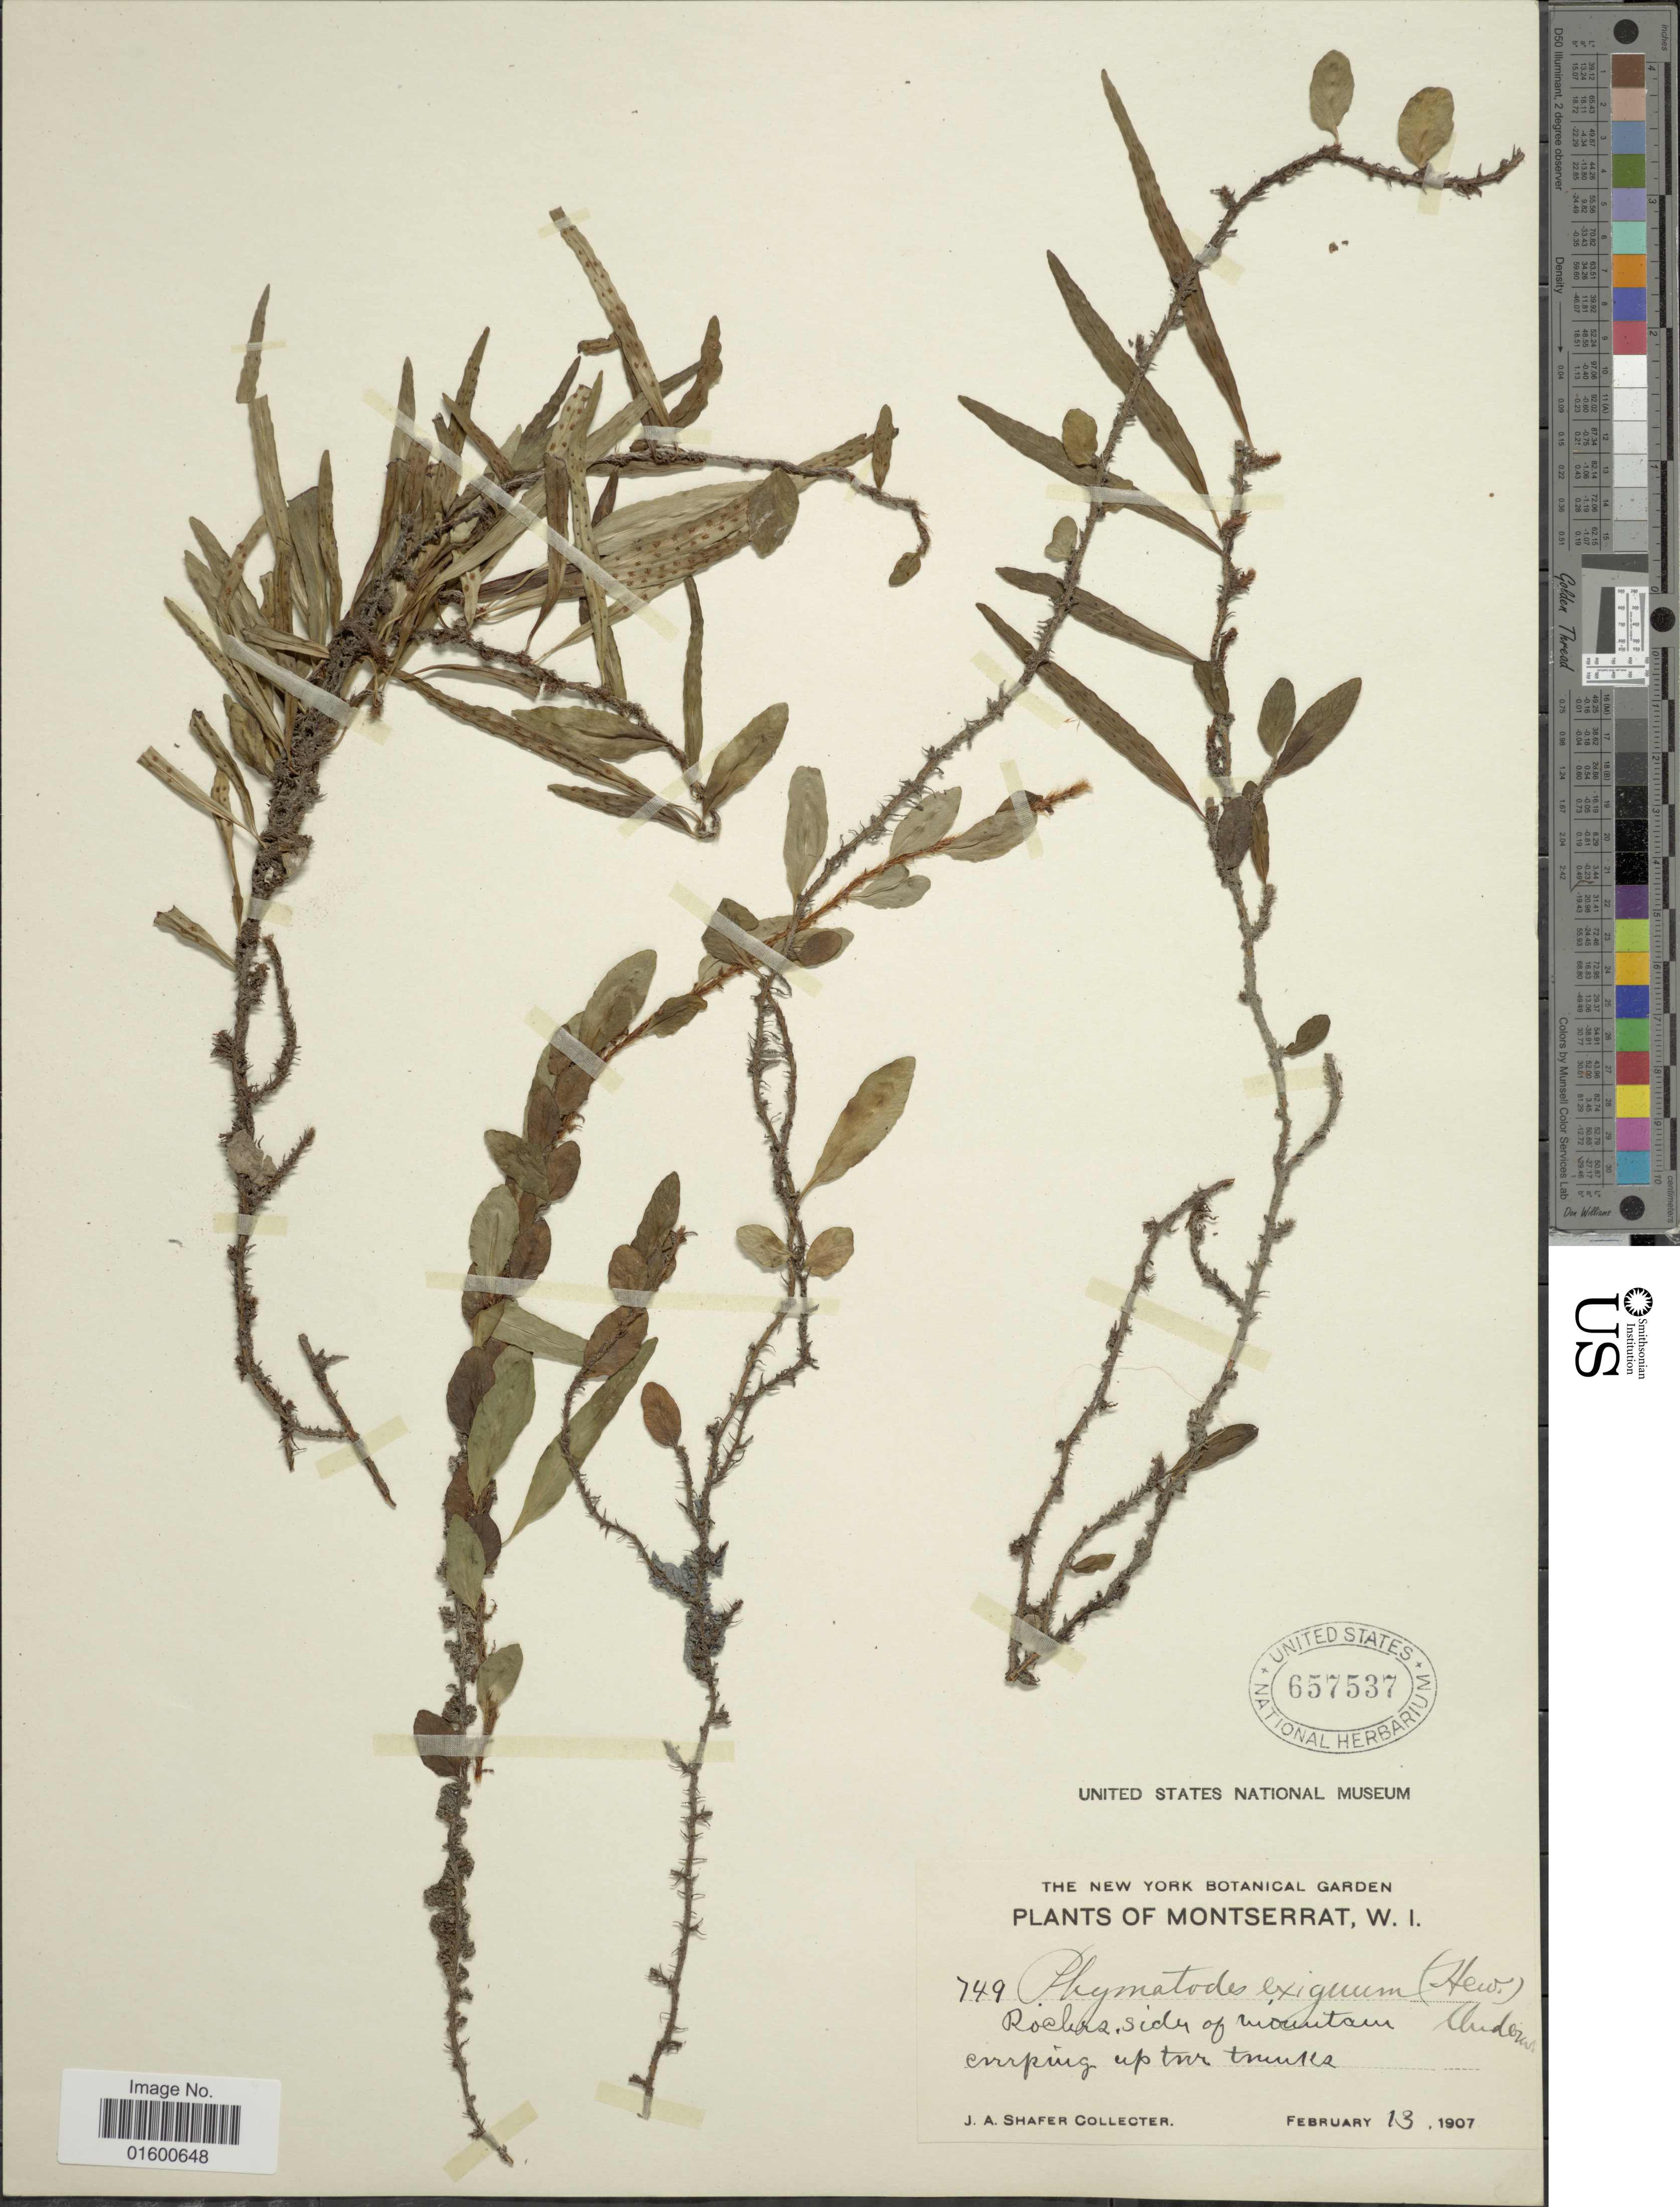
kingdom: Plantae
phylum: Tracheophyta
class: Polypodiopsida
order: Polypodiales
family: Polypodiaceae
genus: Microgramma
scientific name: Microgramma heterophylla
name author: (L.) Wherry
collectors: J. A. Shafer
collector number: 749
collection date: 1907-02-13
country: Montserrat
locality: Montserrat, W. I.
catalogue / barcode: US 657537